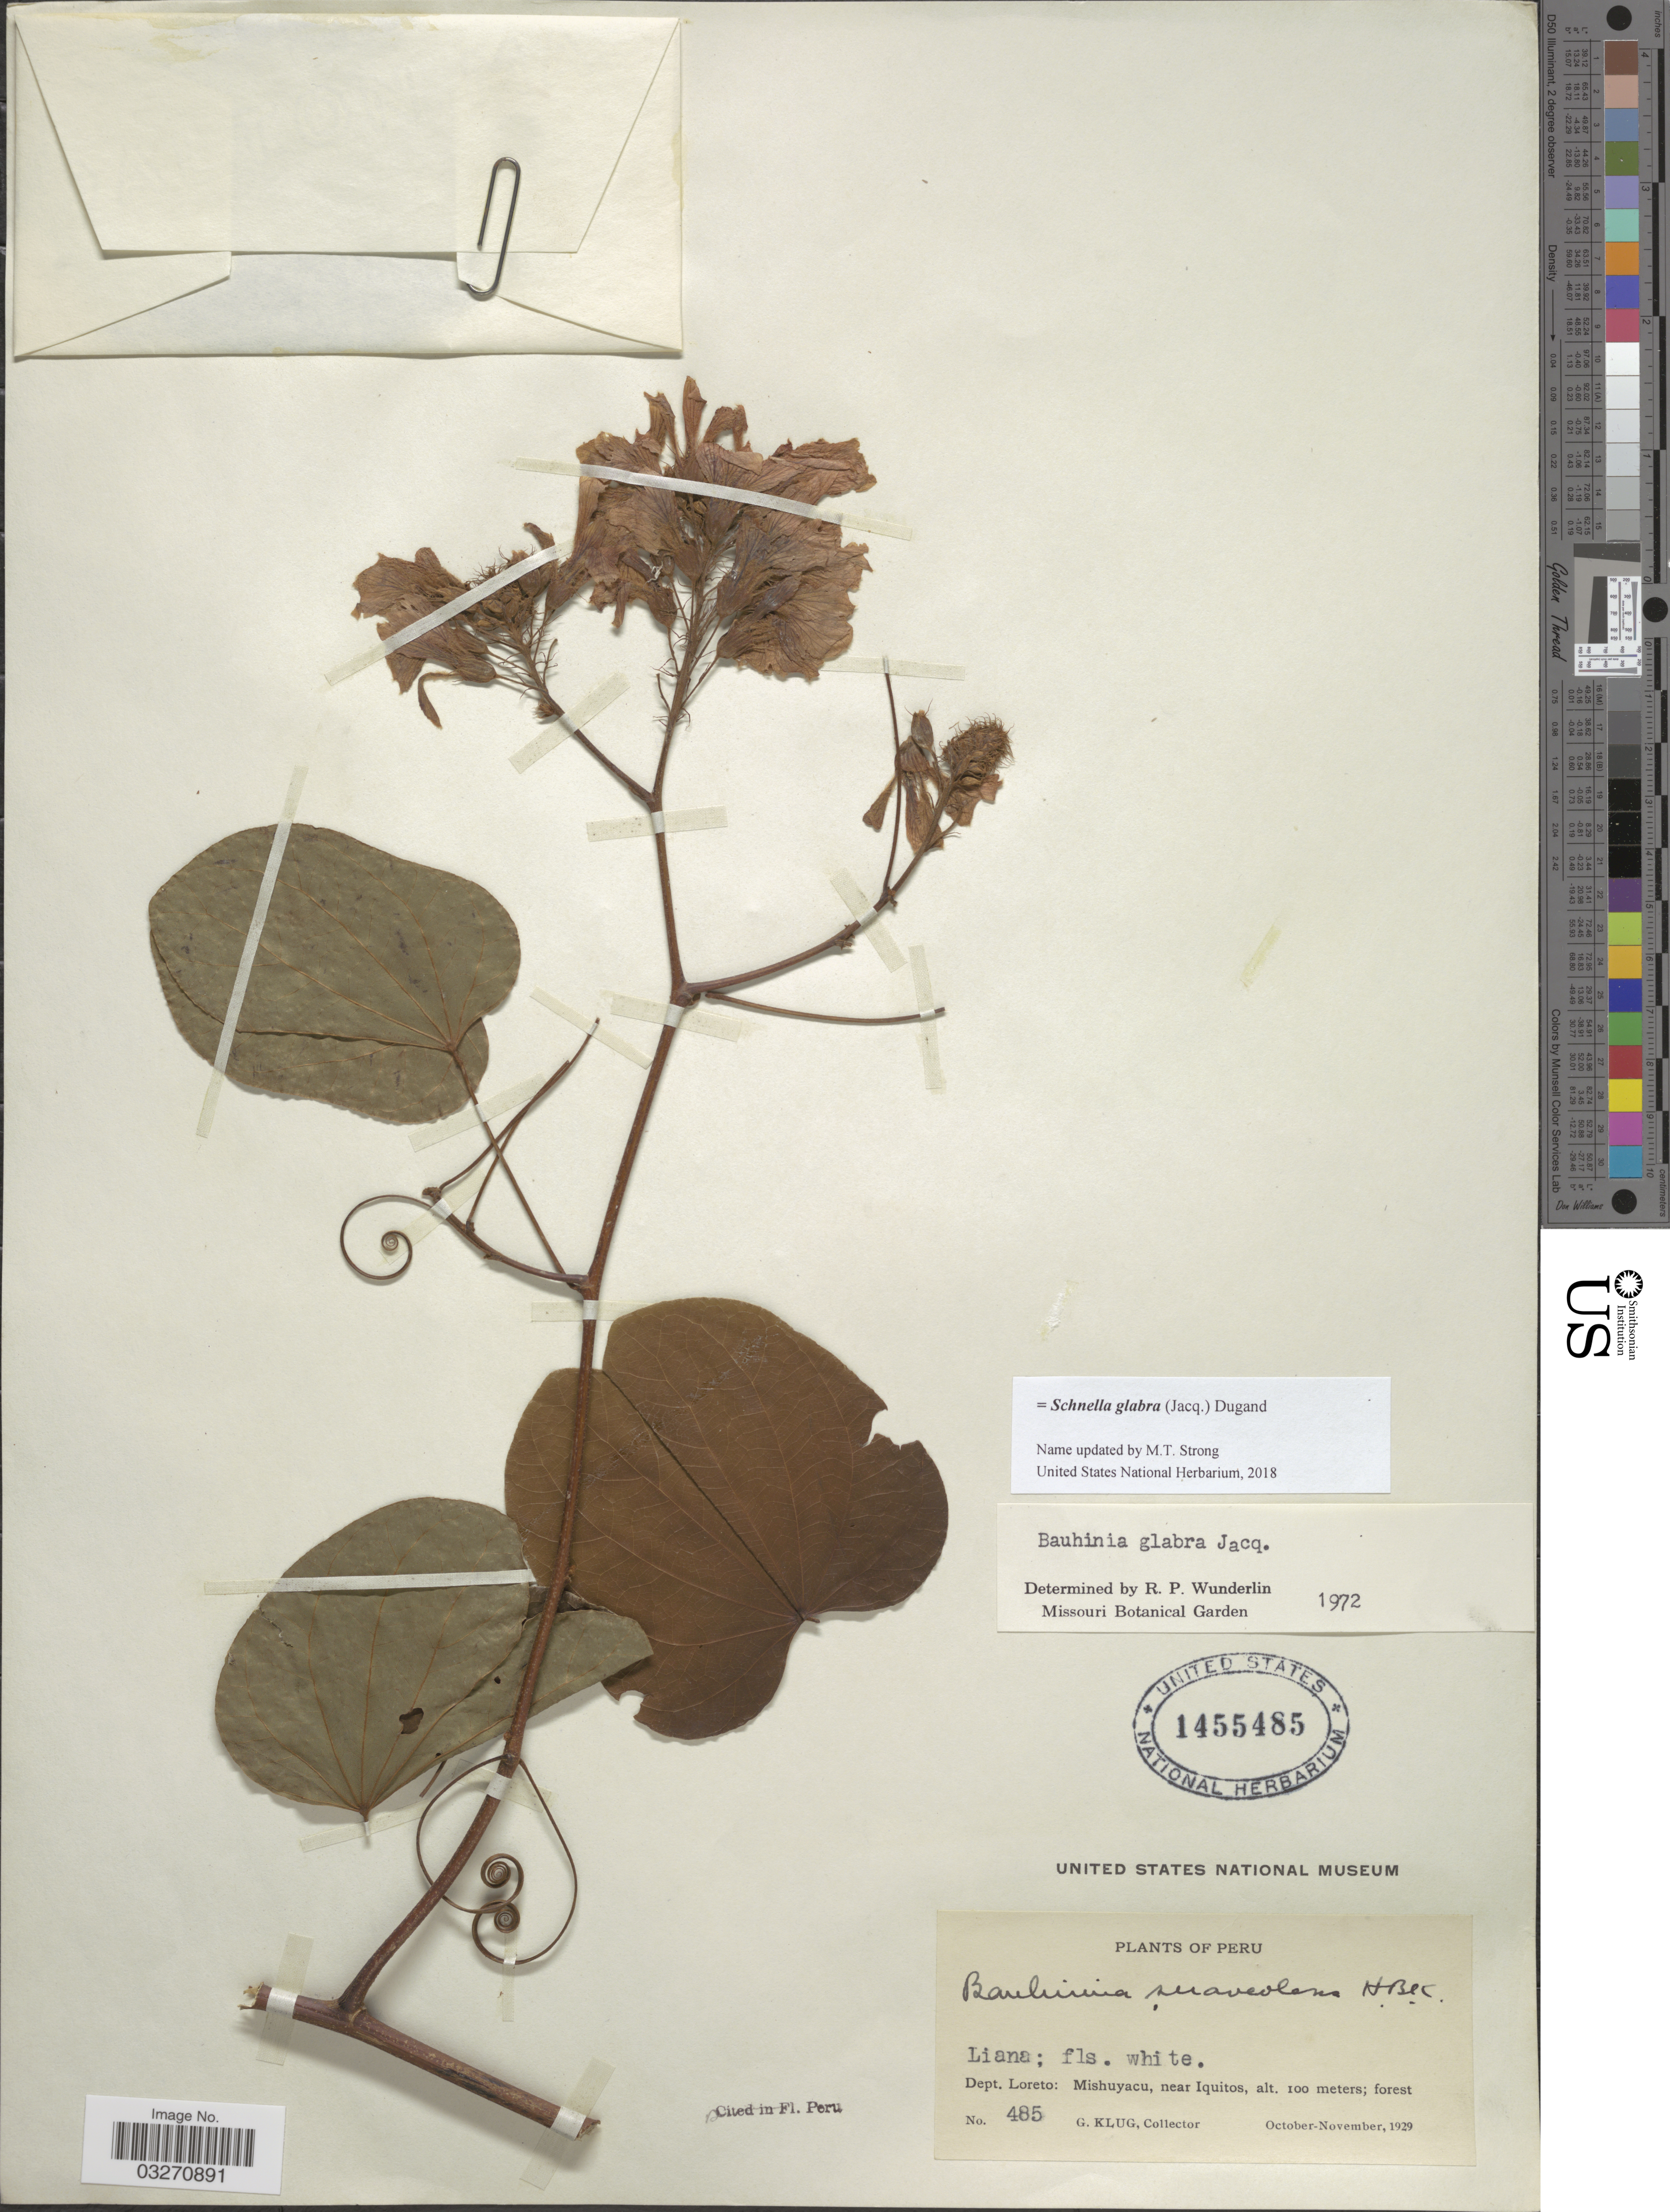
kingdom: Plantae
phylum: Tracheophyta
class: Magnoliopsida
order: Fabales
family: Fabaceae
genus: Schnella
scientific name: Schnella glabra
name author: (Jacq.) Dugand G.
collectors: G. Klug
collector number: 485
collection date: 1929-10/1929-11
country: Peru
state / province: Loreto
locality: Dept. Loreto: Mishuyacu, near Iquitos.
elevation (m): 100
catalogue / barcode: US 1455485